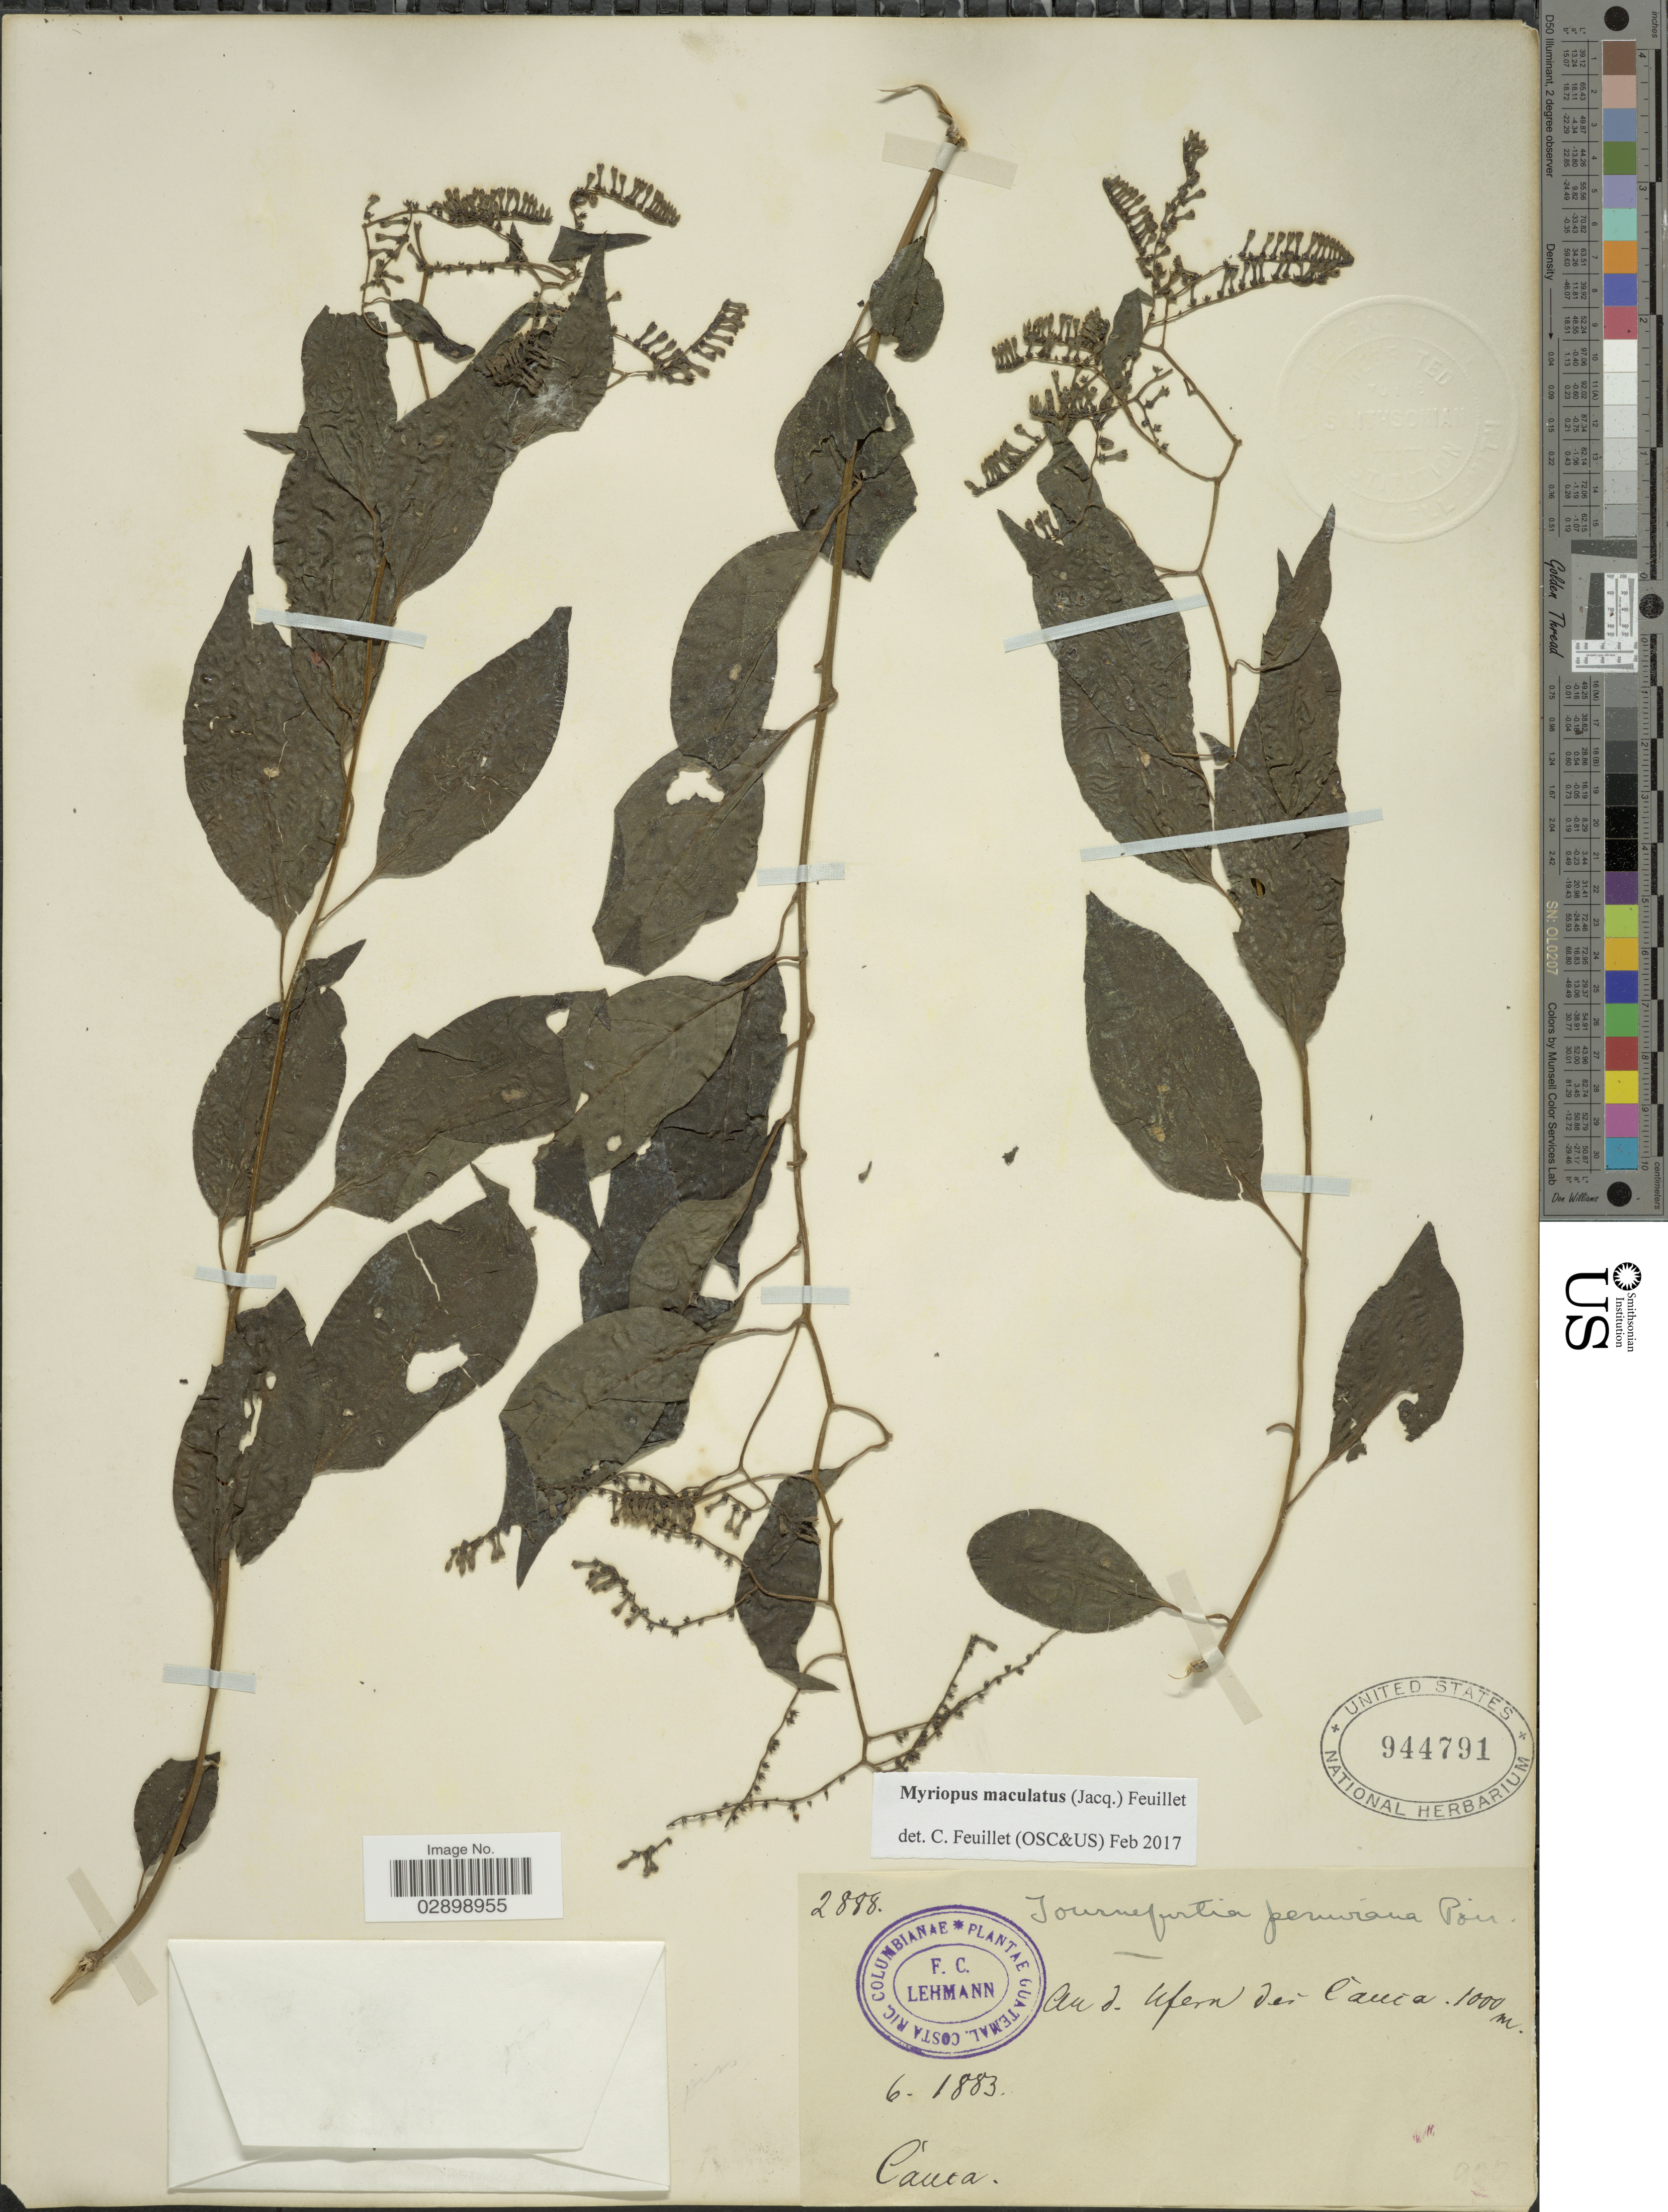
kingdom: Plantae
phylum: Tracheophyta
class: Magnoliopsida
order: Boraginales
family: Heliotropiaceae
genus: Myriopus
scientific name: Myriopus maculatus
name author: (Jacq.) Feuillet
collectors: F. C. Lehmann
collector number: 2888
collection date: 1883-06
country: Colombia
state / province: Cauca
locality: An d. Ufern des Cauca.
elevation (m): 1000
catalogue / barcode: US 944791